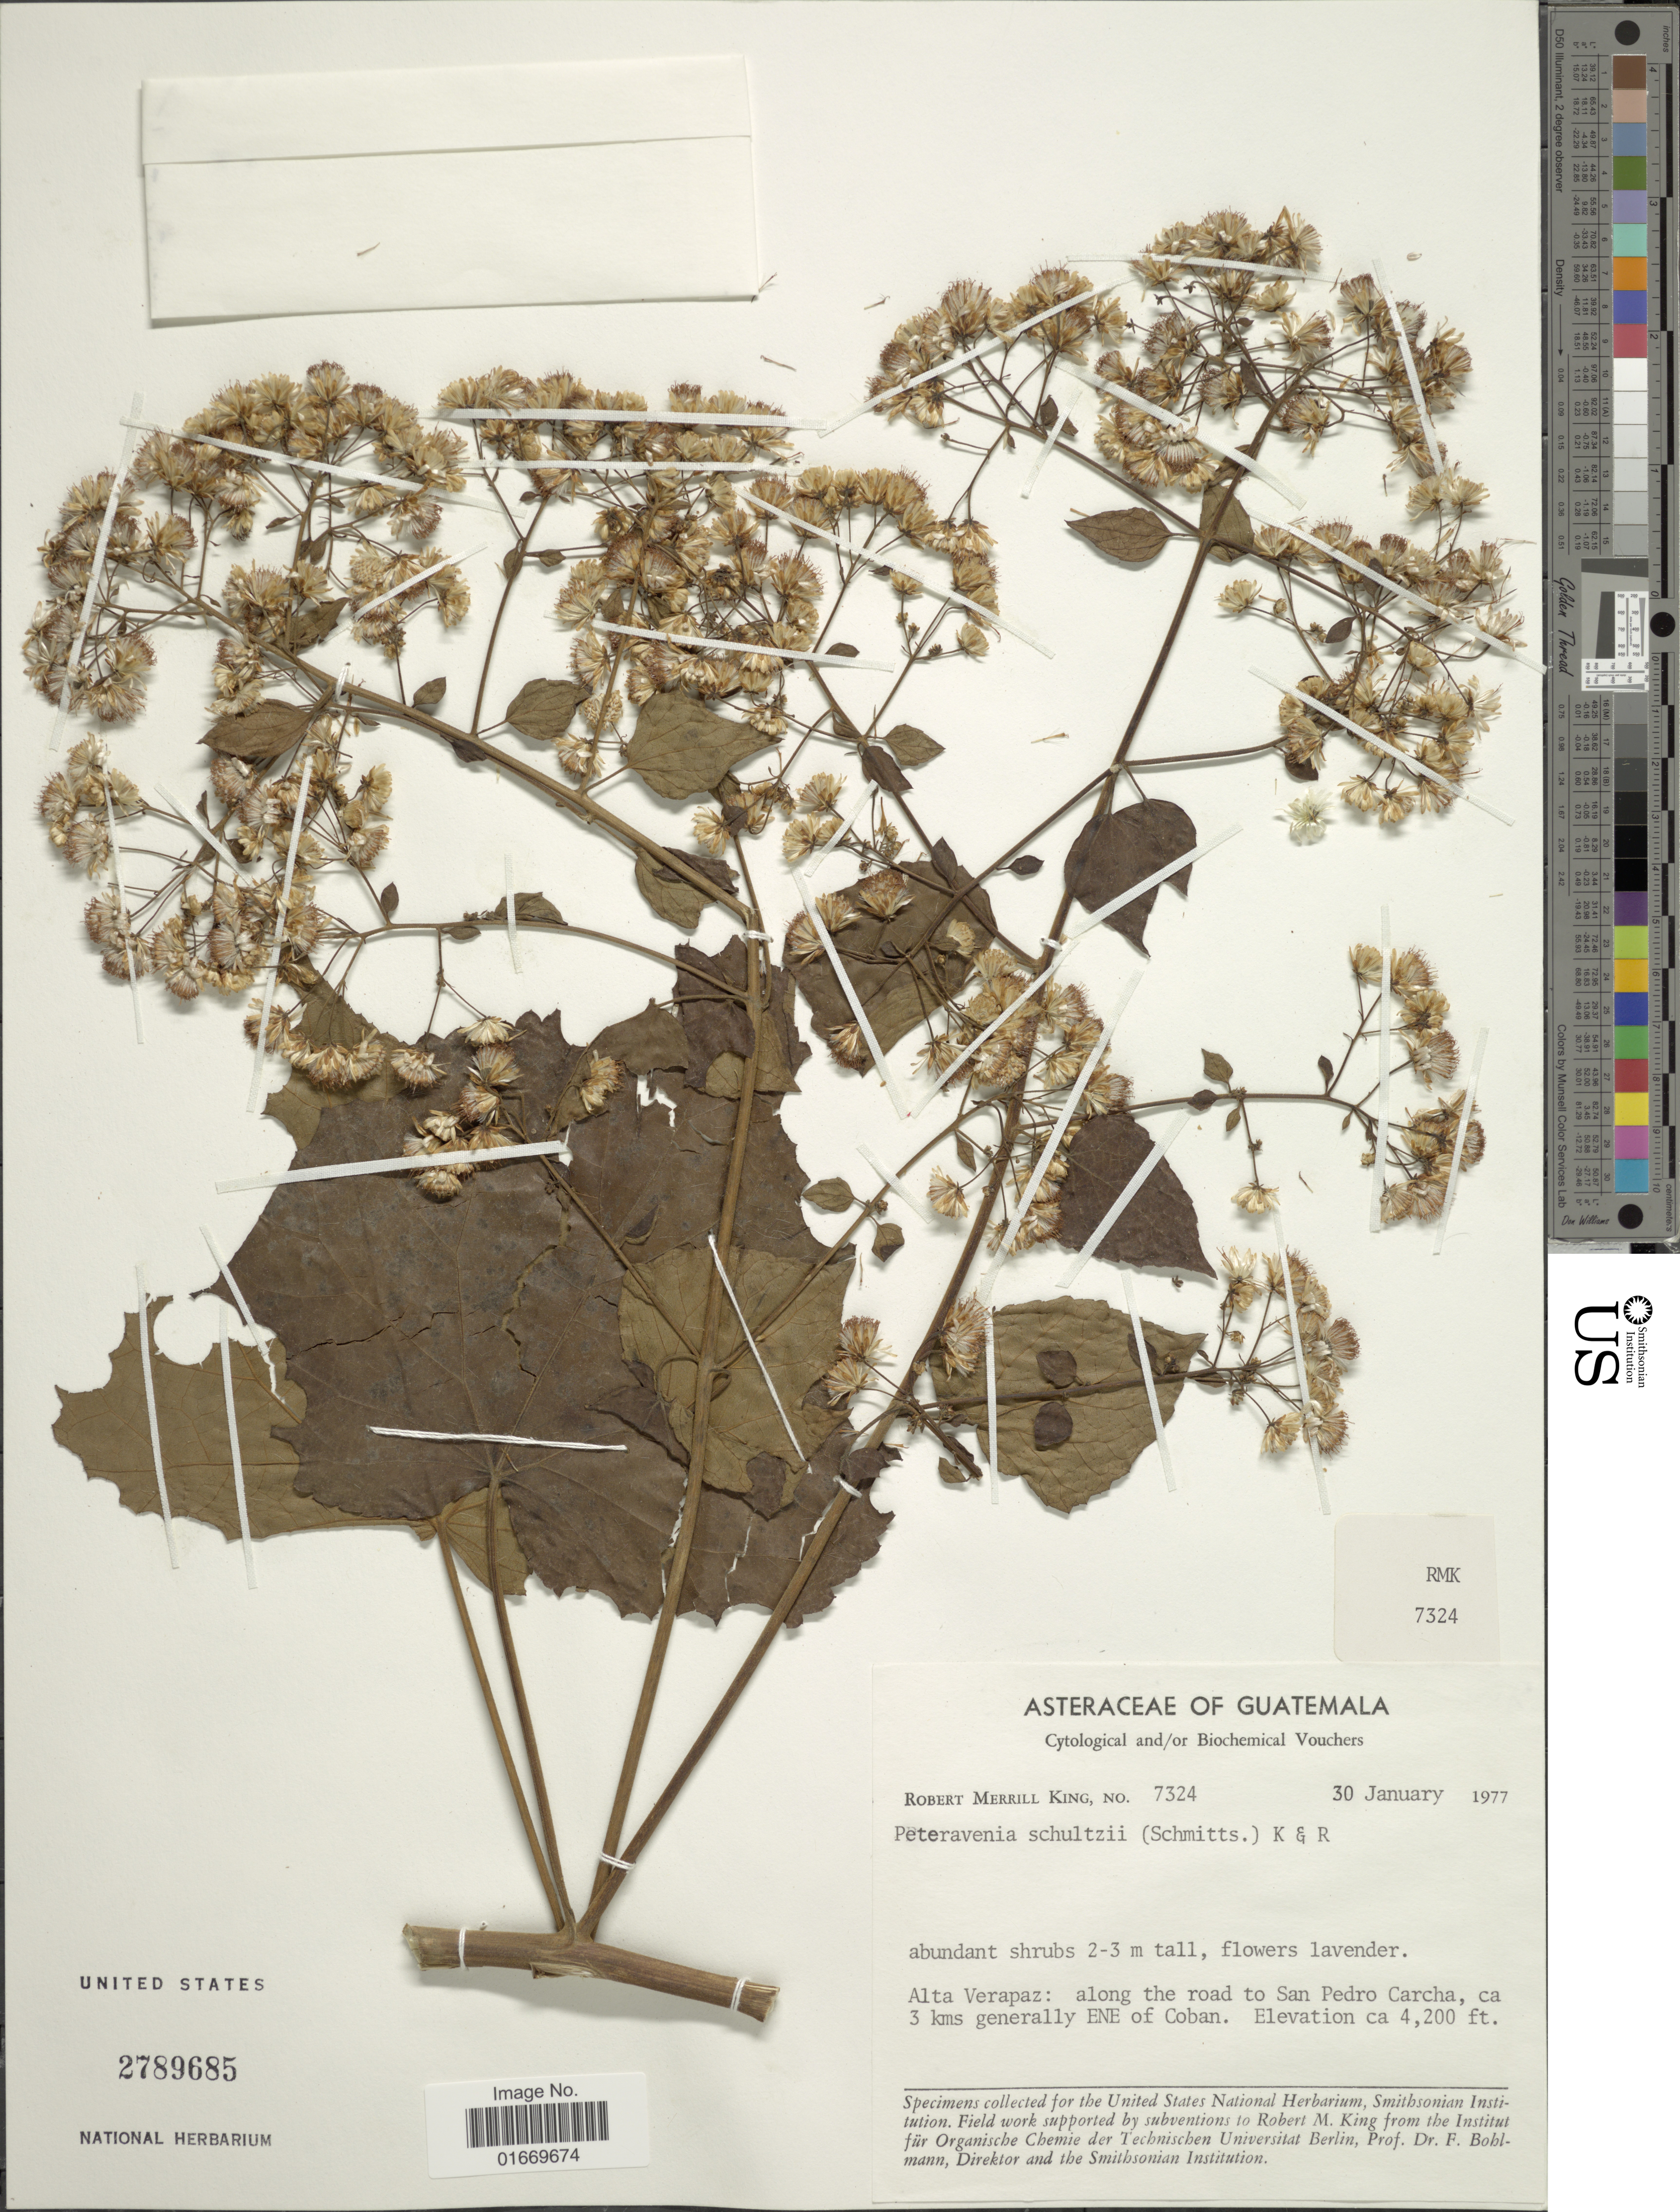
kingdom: Plantae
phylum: Tracheophyta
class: Magnoliopsida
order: Asterales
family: Asteraceae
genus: Peteravenia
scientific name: Peteravenia schultzii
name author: (Schnittsp.) R.M. King & H. Rob.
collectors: R. M. King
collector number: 7324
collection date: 1977-01-30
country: Guatemala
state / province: Alta Verapaz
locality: Guatemala. Alta Verapaz: along the road to San Pedro Carcha, ca 3 kms generally ENE of Coban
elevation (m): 1280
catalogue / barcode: US 2789685